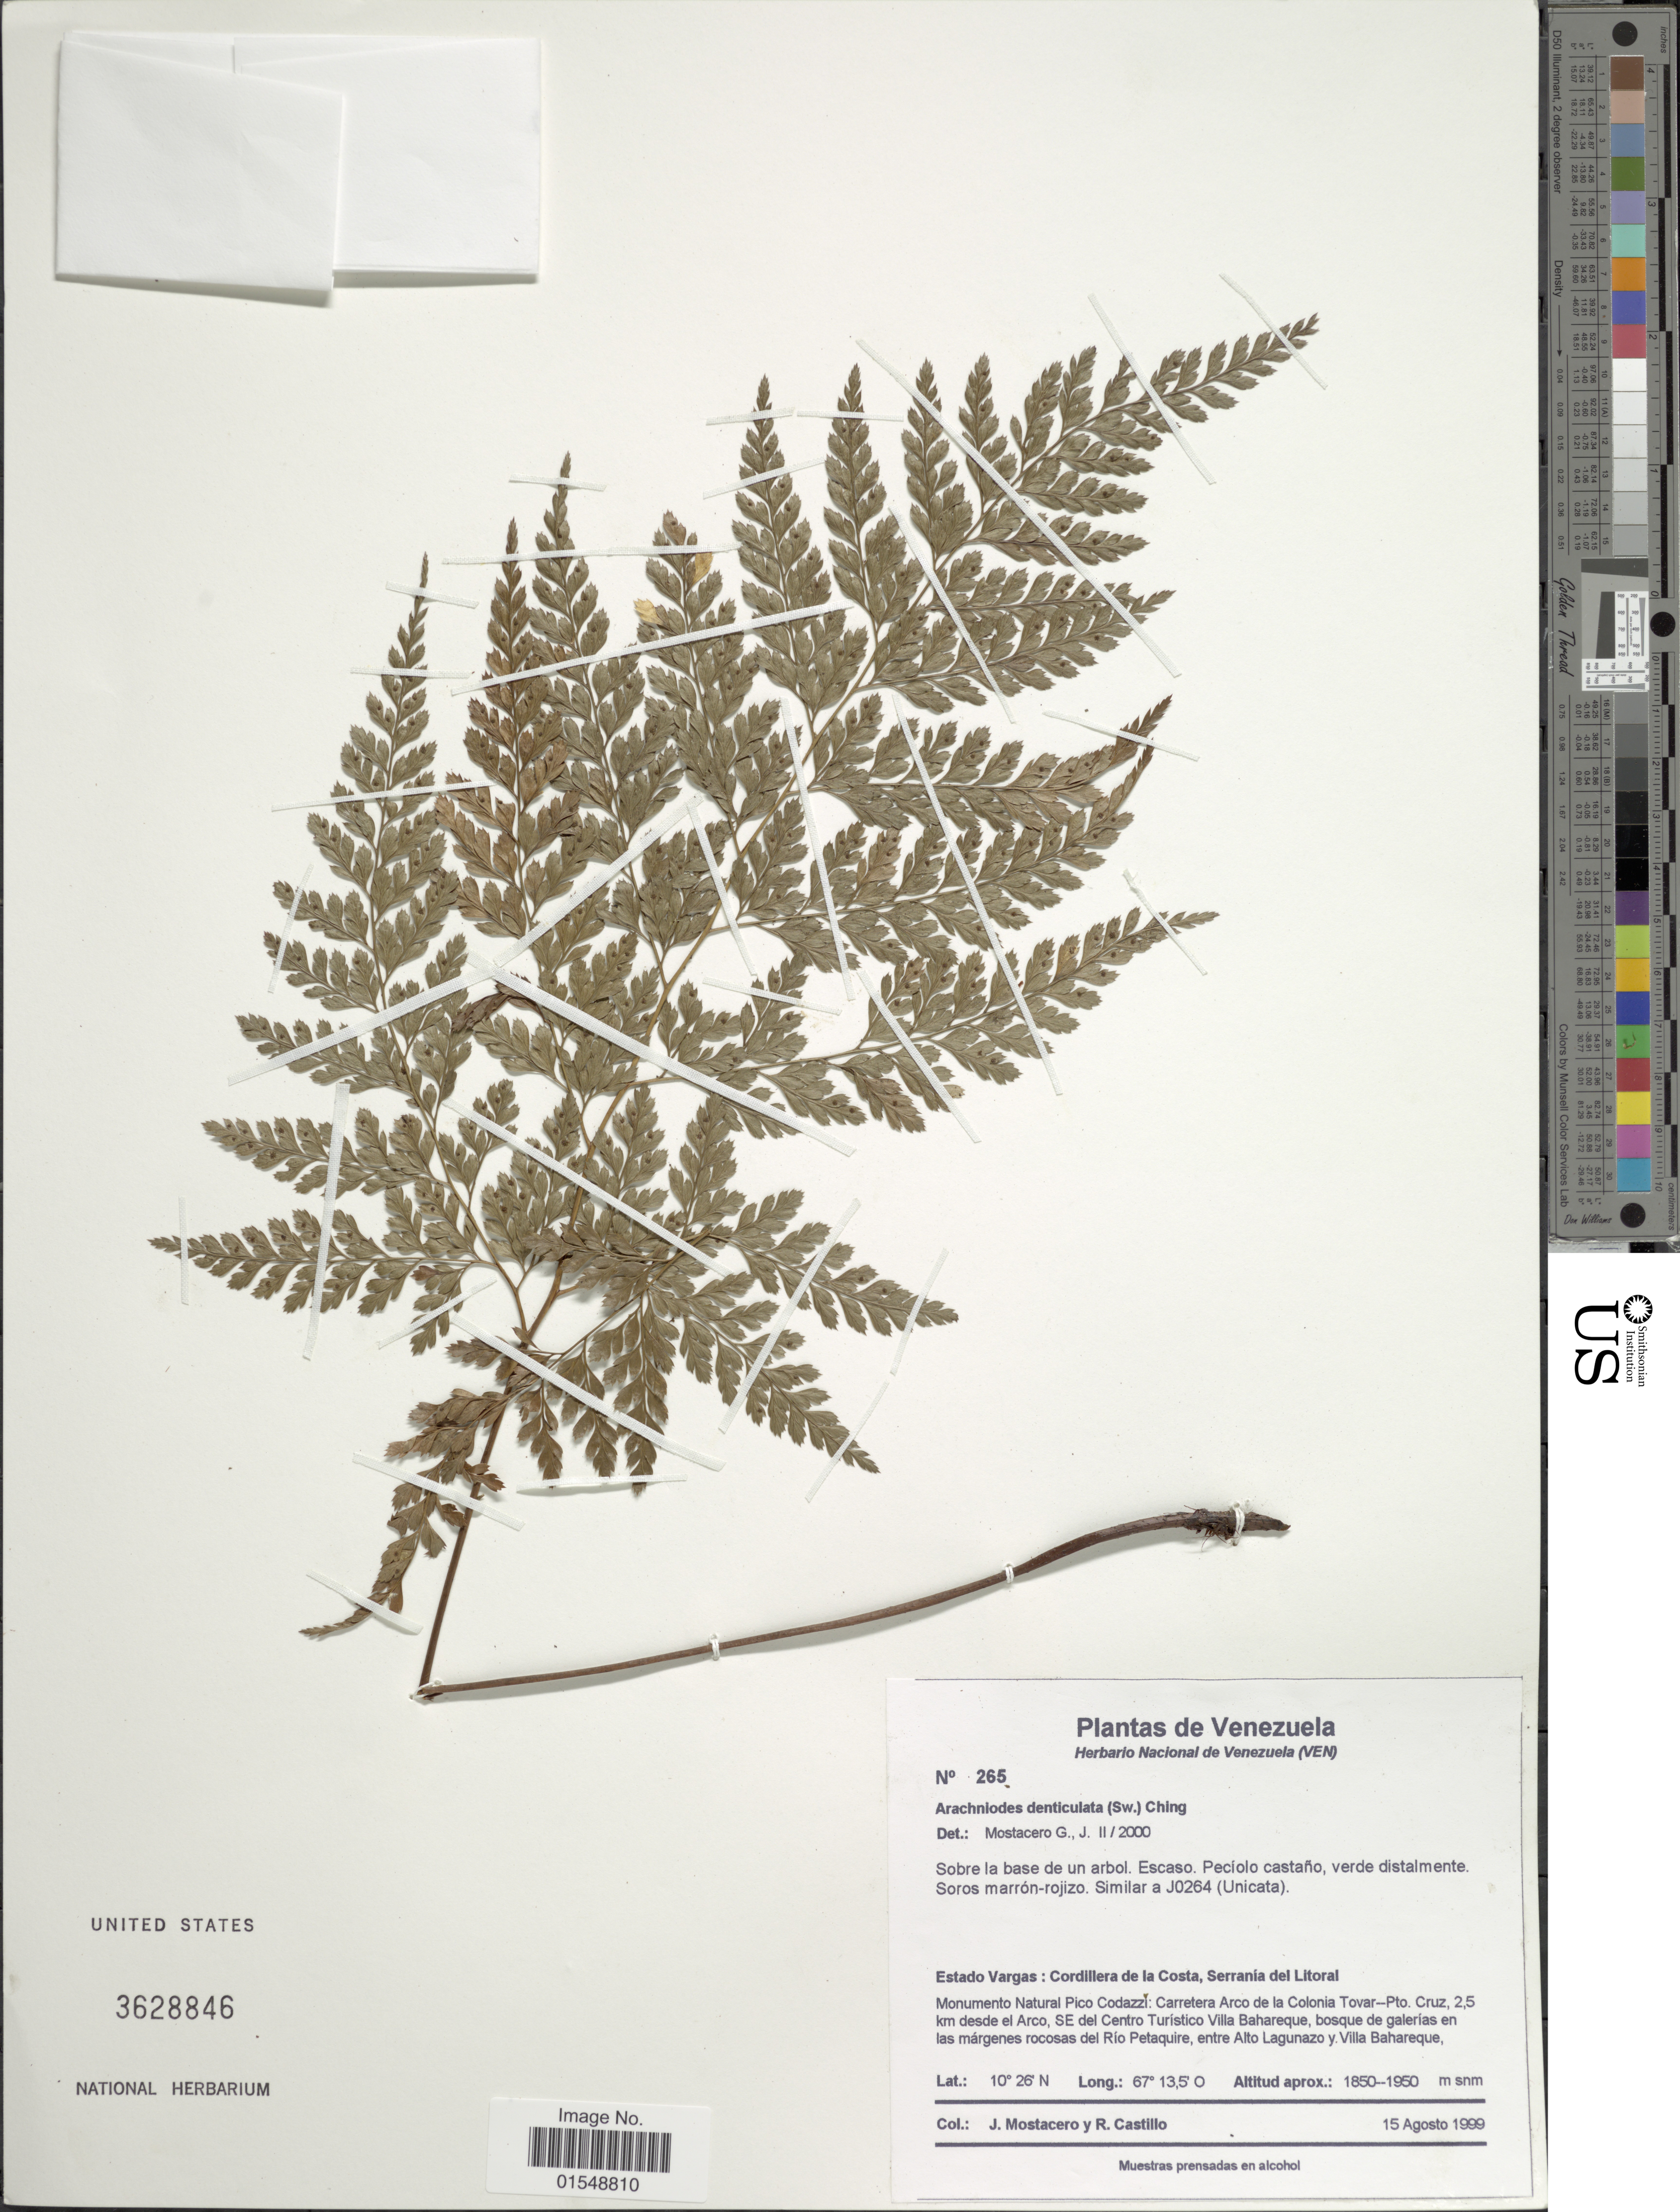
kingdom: Plantae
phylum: Tracheophyta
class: Polypodiopsida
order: Polypodiales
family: Dryopteridaceae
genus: Arachniodes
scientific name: Arachniodes denticulata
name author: (Sw.) Ching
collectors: J. Mostacero & R. Castillo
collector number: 265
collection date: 1999-08-15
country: Venezuela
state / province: Vargas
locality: Cordillera de la Costa, Serranía del Litoral, Monumento Natural Pico Codazzi: Carretera Arco de la Colonia Tovar--Pto. Cruz, 2,5 km desde el Arco, SE del Centro Turistico Villa Bahareque, bosque de galarias en las márgenes rocosas del Río Petaquire, entre Alto Lagunazo y Villa Bahareque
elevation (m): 1850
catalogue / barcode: US 3628846